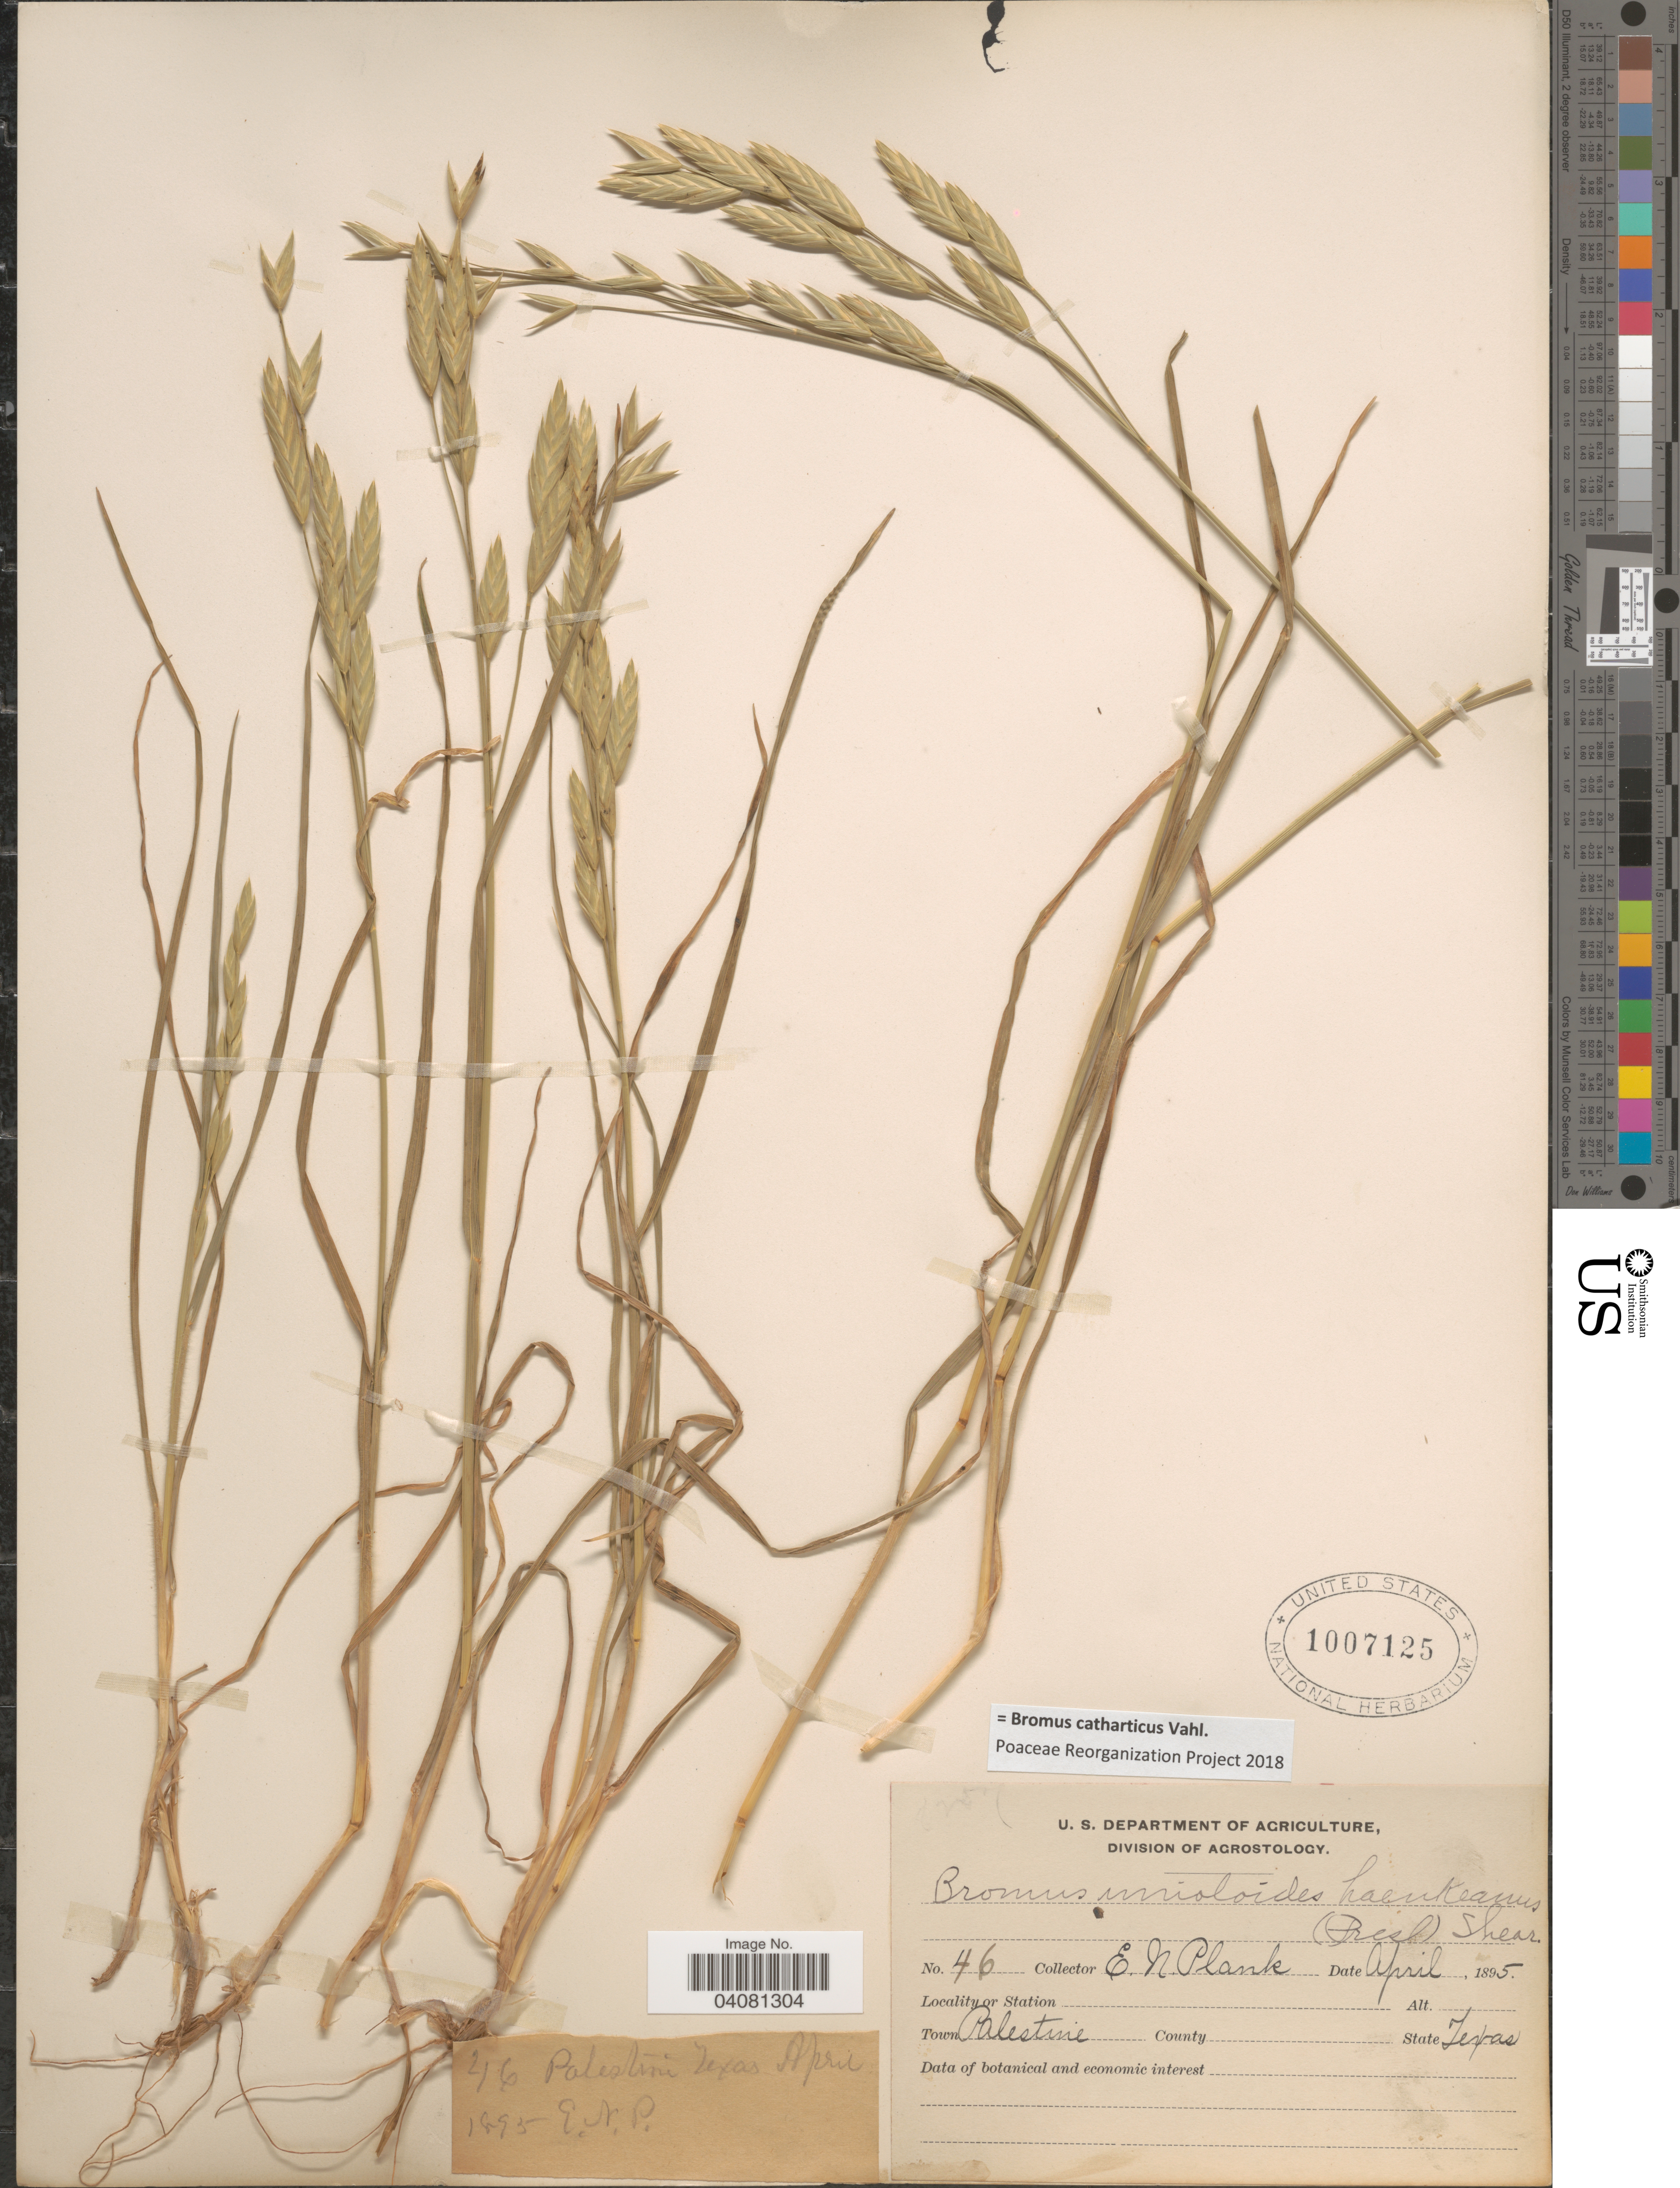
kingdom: Plantae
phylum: Tracheophyta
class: Liliopsida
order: Poales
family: Poaceae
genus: Bromus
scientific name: Bromus catharticus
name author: Vahl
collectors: E. Plank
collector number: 46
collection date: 1895-04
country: United States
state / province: Texas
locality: Town Palestine.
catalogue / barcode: US 1007125